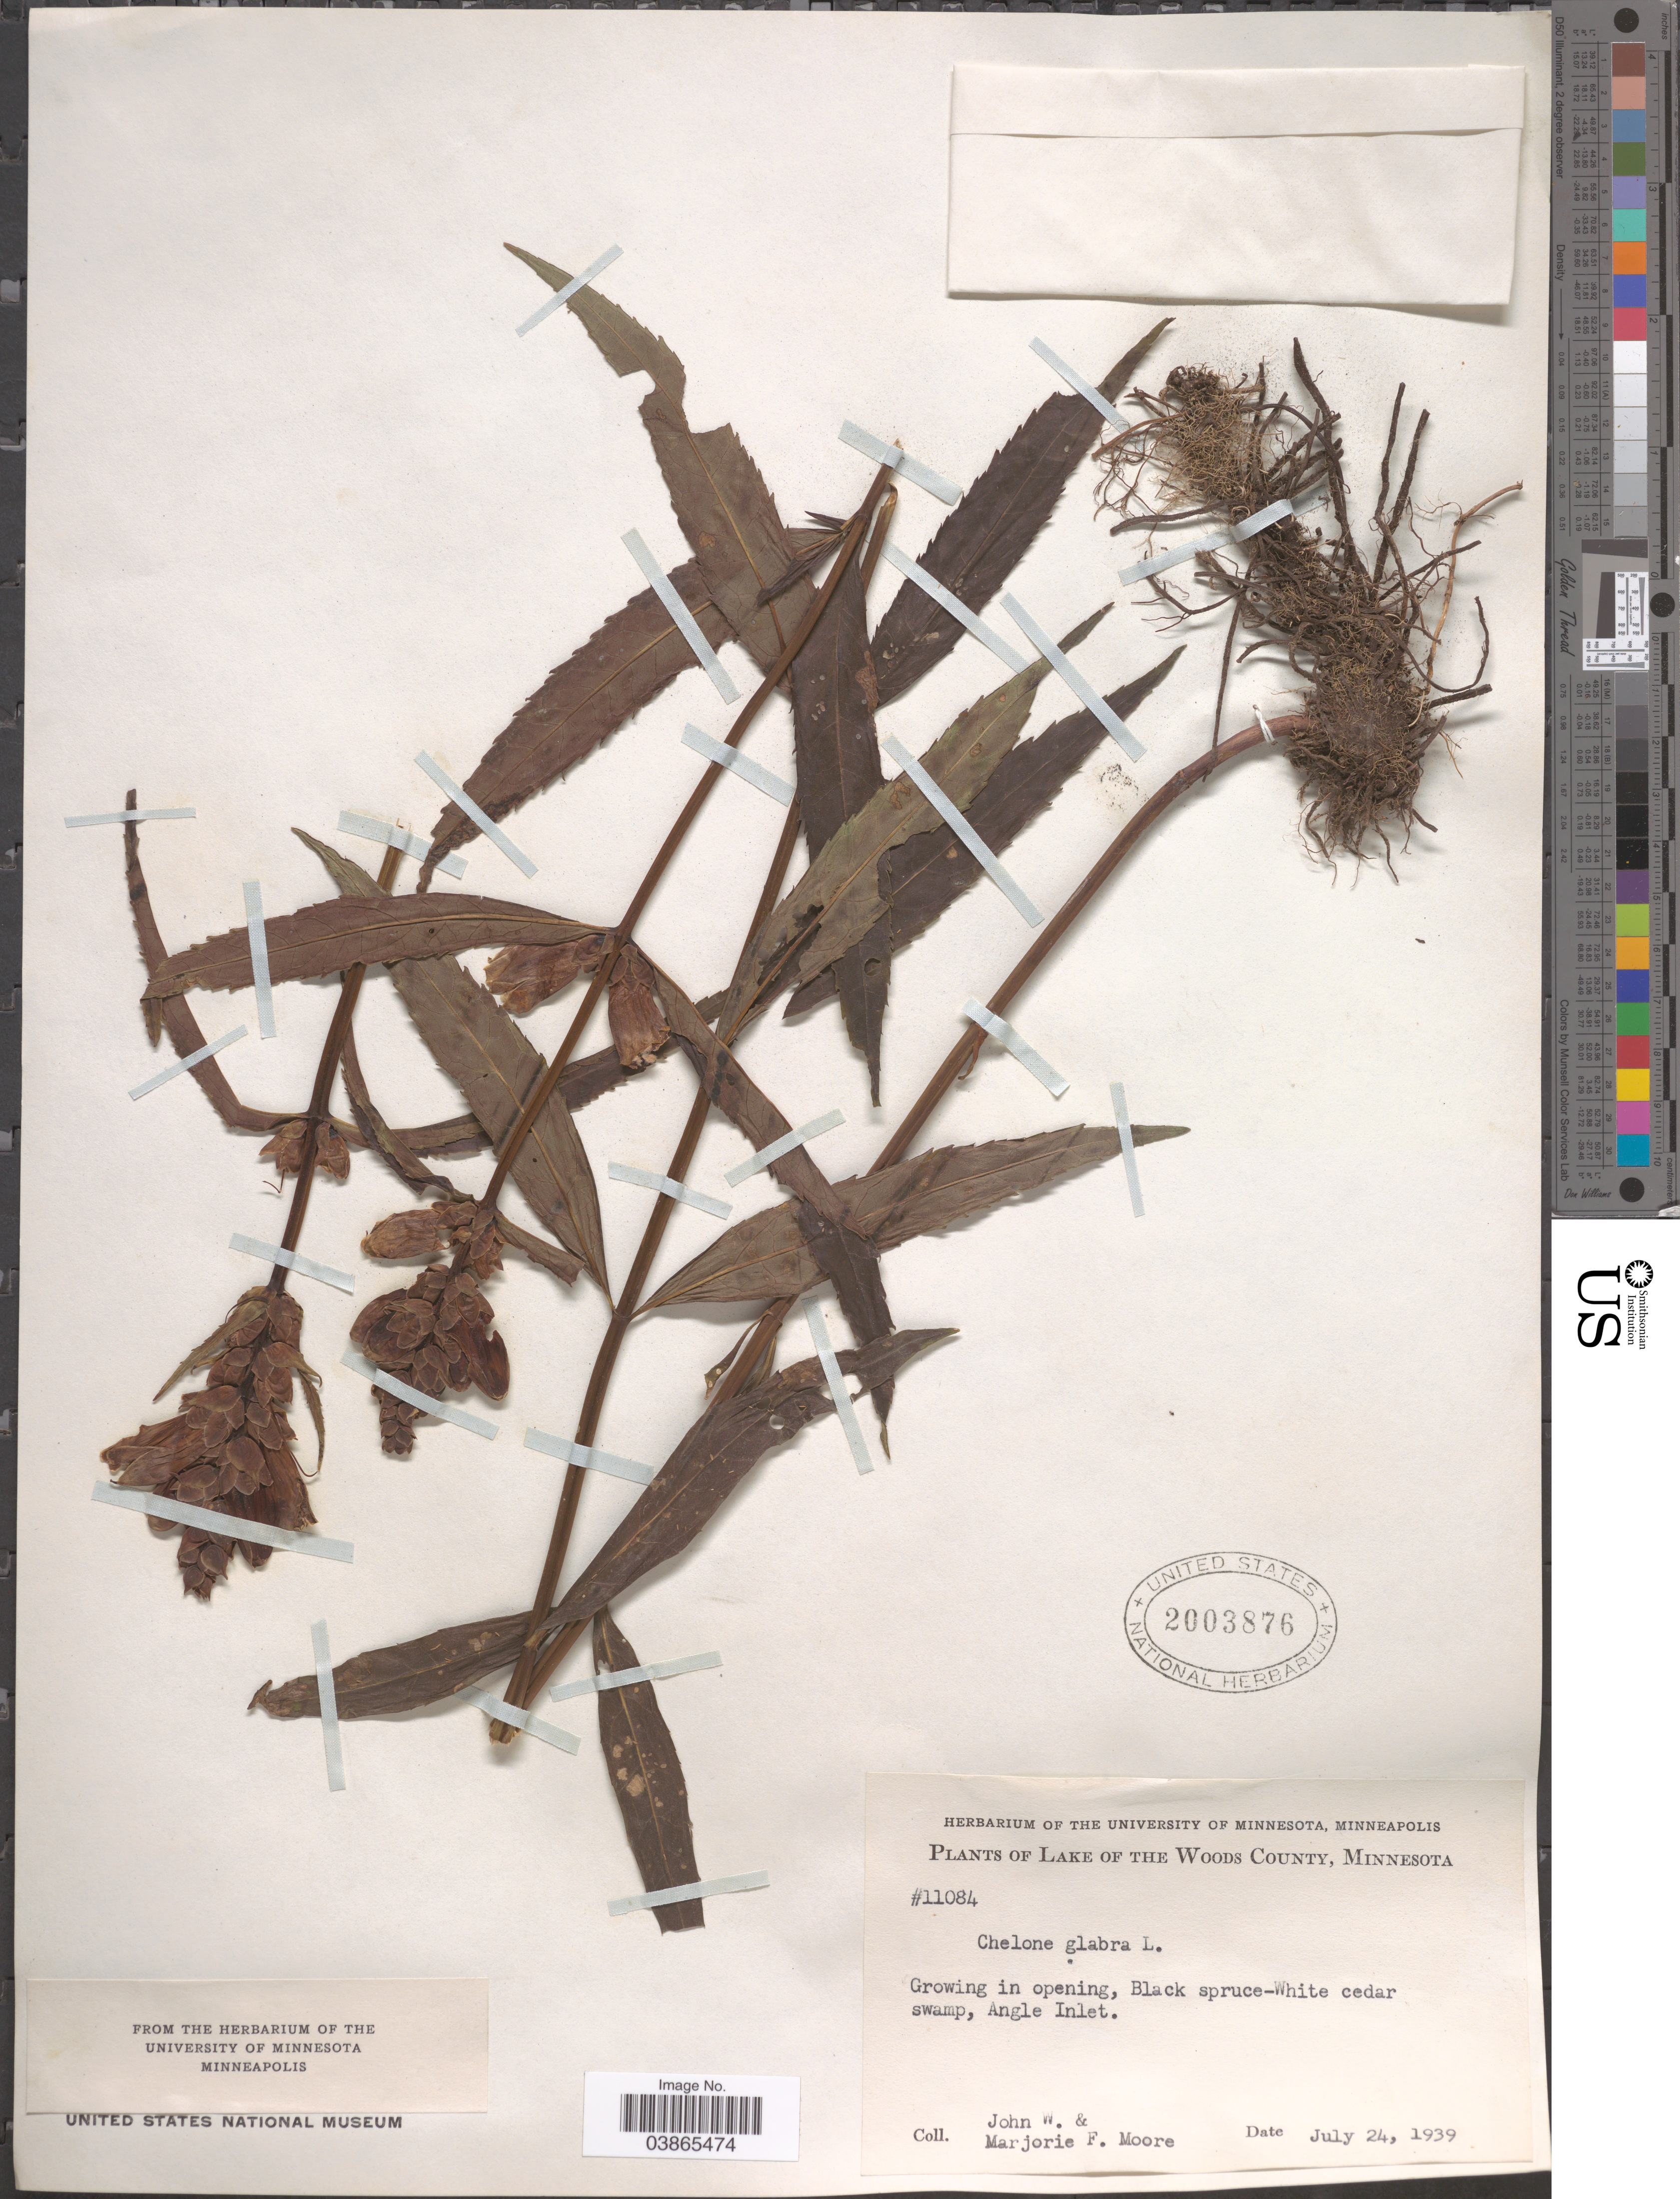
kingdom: Plantae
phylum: Tracheophyta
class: Magnoliopsida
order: Lamiales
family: Plantaginaceae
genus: Chelone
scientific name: Chelone glabra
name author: L.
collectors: J. Moore & M. F. Moore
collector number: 11084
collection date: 1939-07-24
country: United States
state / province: Minnesota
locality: Lake of the Woods County. Growing in opening, Black spruce-White cedar swamp, Angle Inlet.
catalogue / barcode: US 2003876